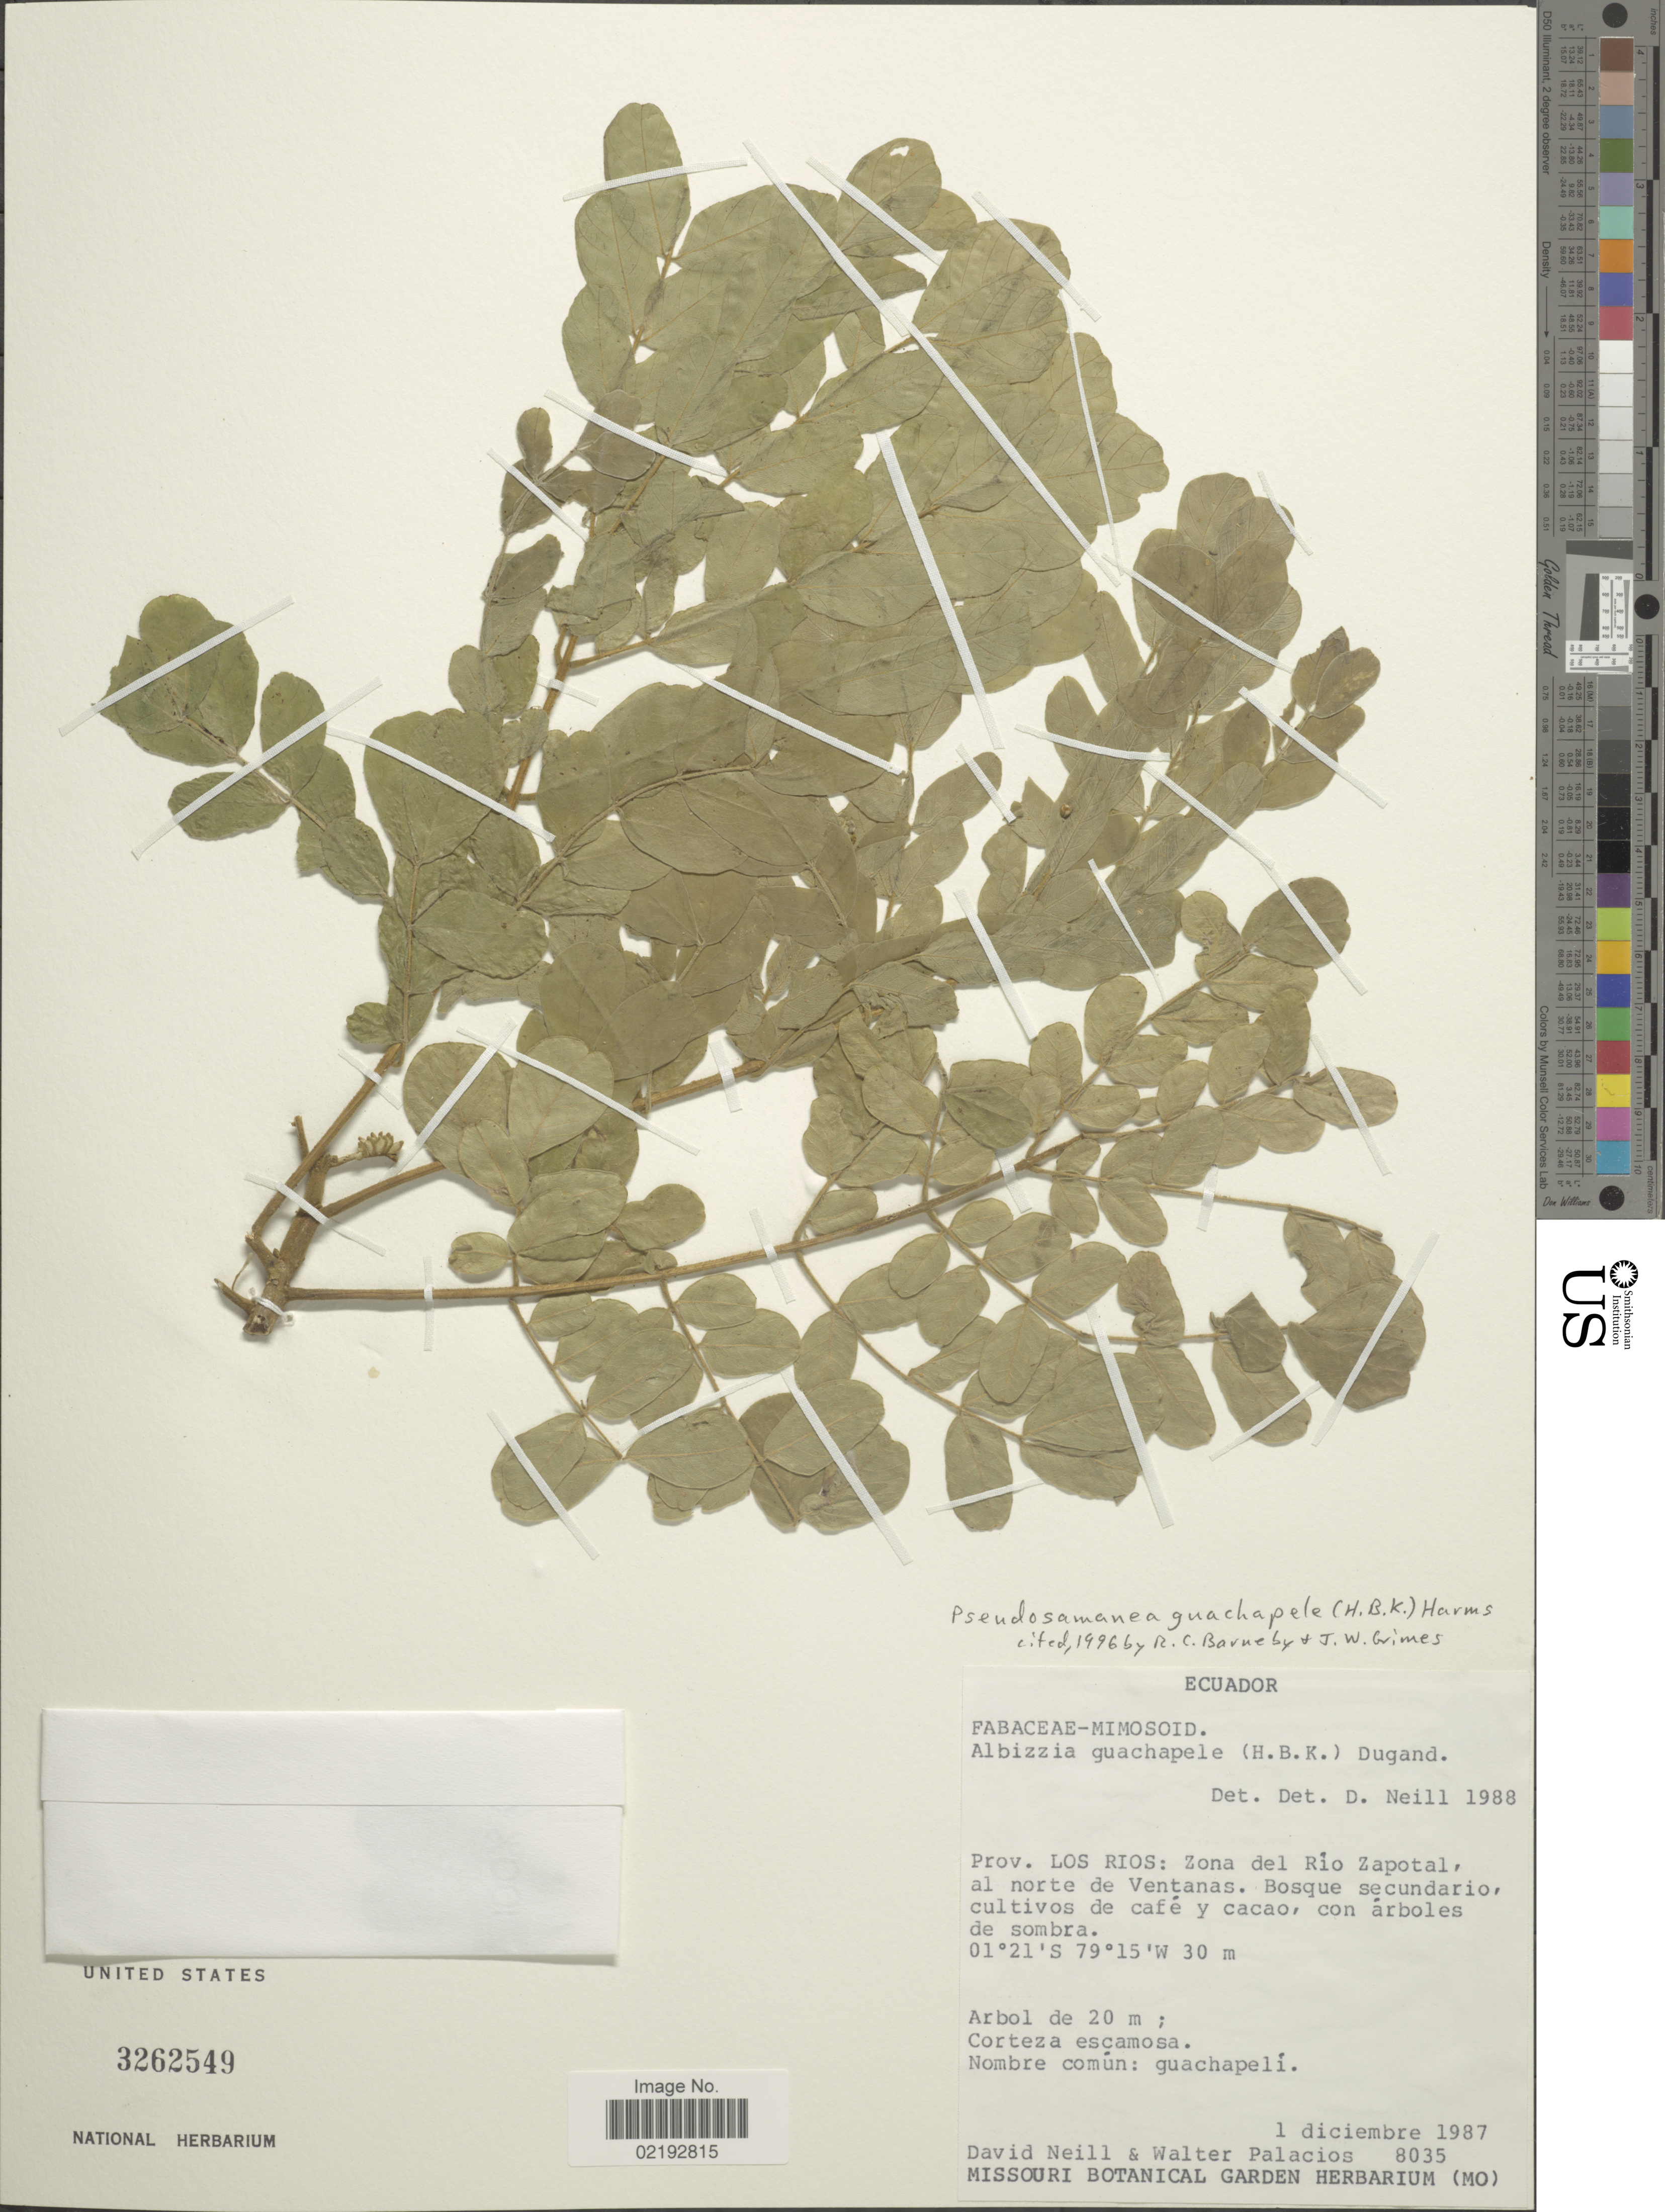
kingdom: Plantae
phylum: Tracheophyta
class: Magnoliopsida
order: Fabales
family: Fabaceae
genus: Pseudosamanea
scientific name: Pseudosamanea guachapele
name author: (Kunth) Harms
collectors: D. Neill & W. Palacios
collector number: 8035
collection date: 1987-12-01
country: Ecuador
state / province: Los Ríos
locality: Zona del Rio Zapotal, al norte de Ventanas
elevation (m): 30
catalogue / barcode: US 3262549